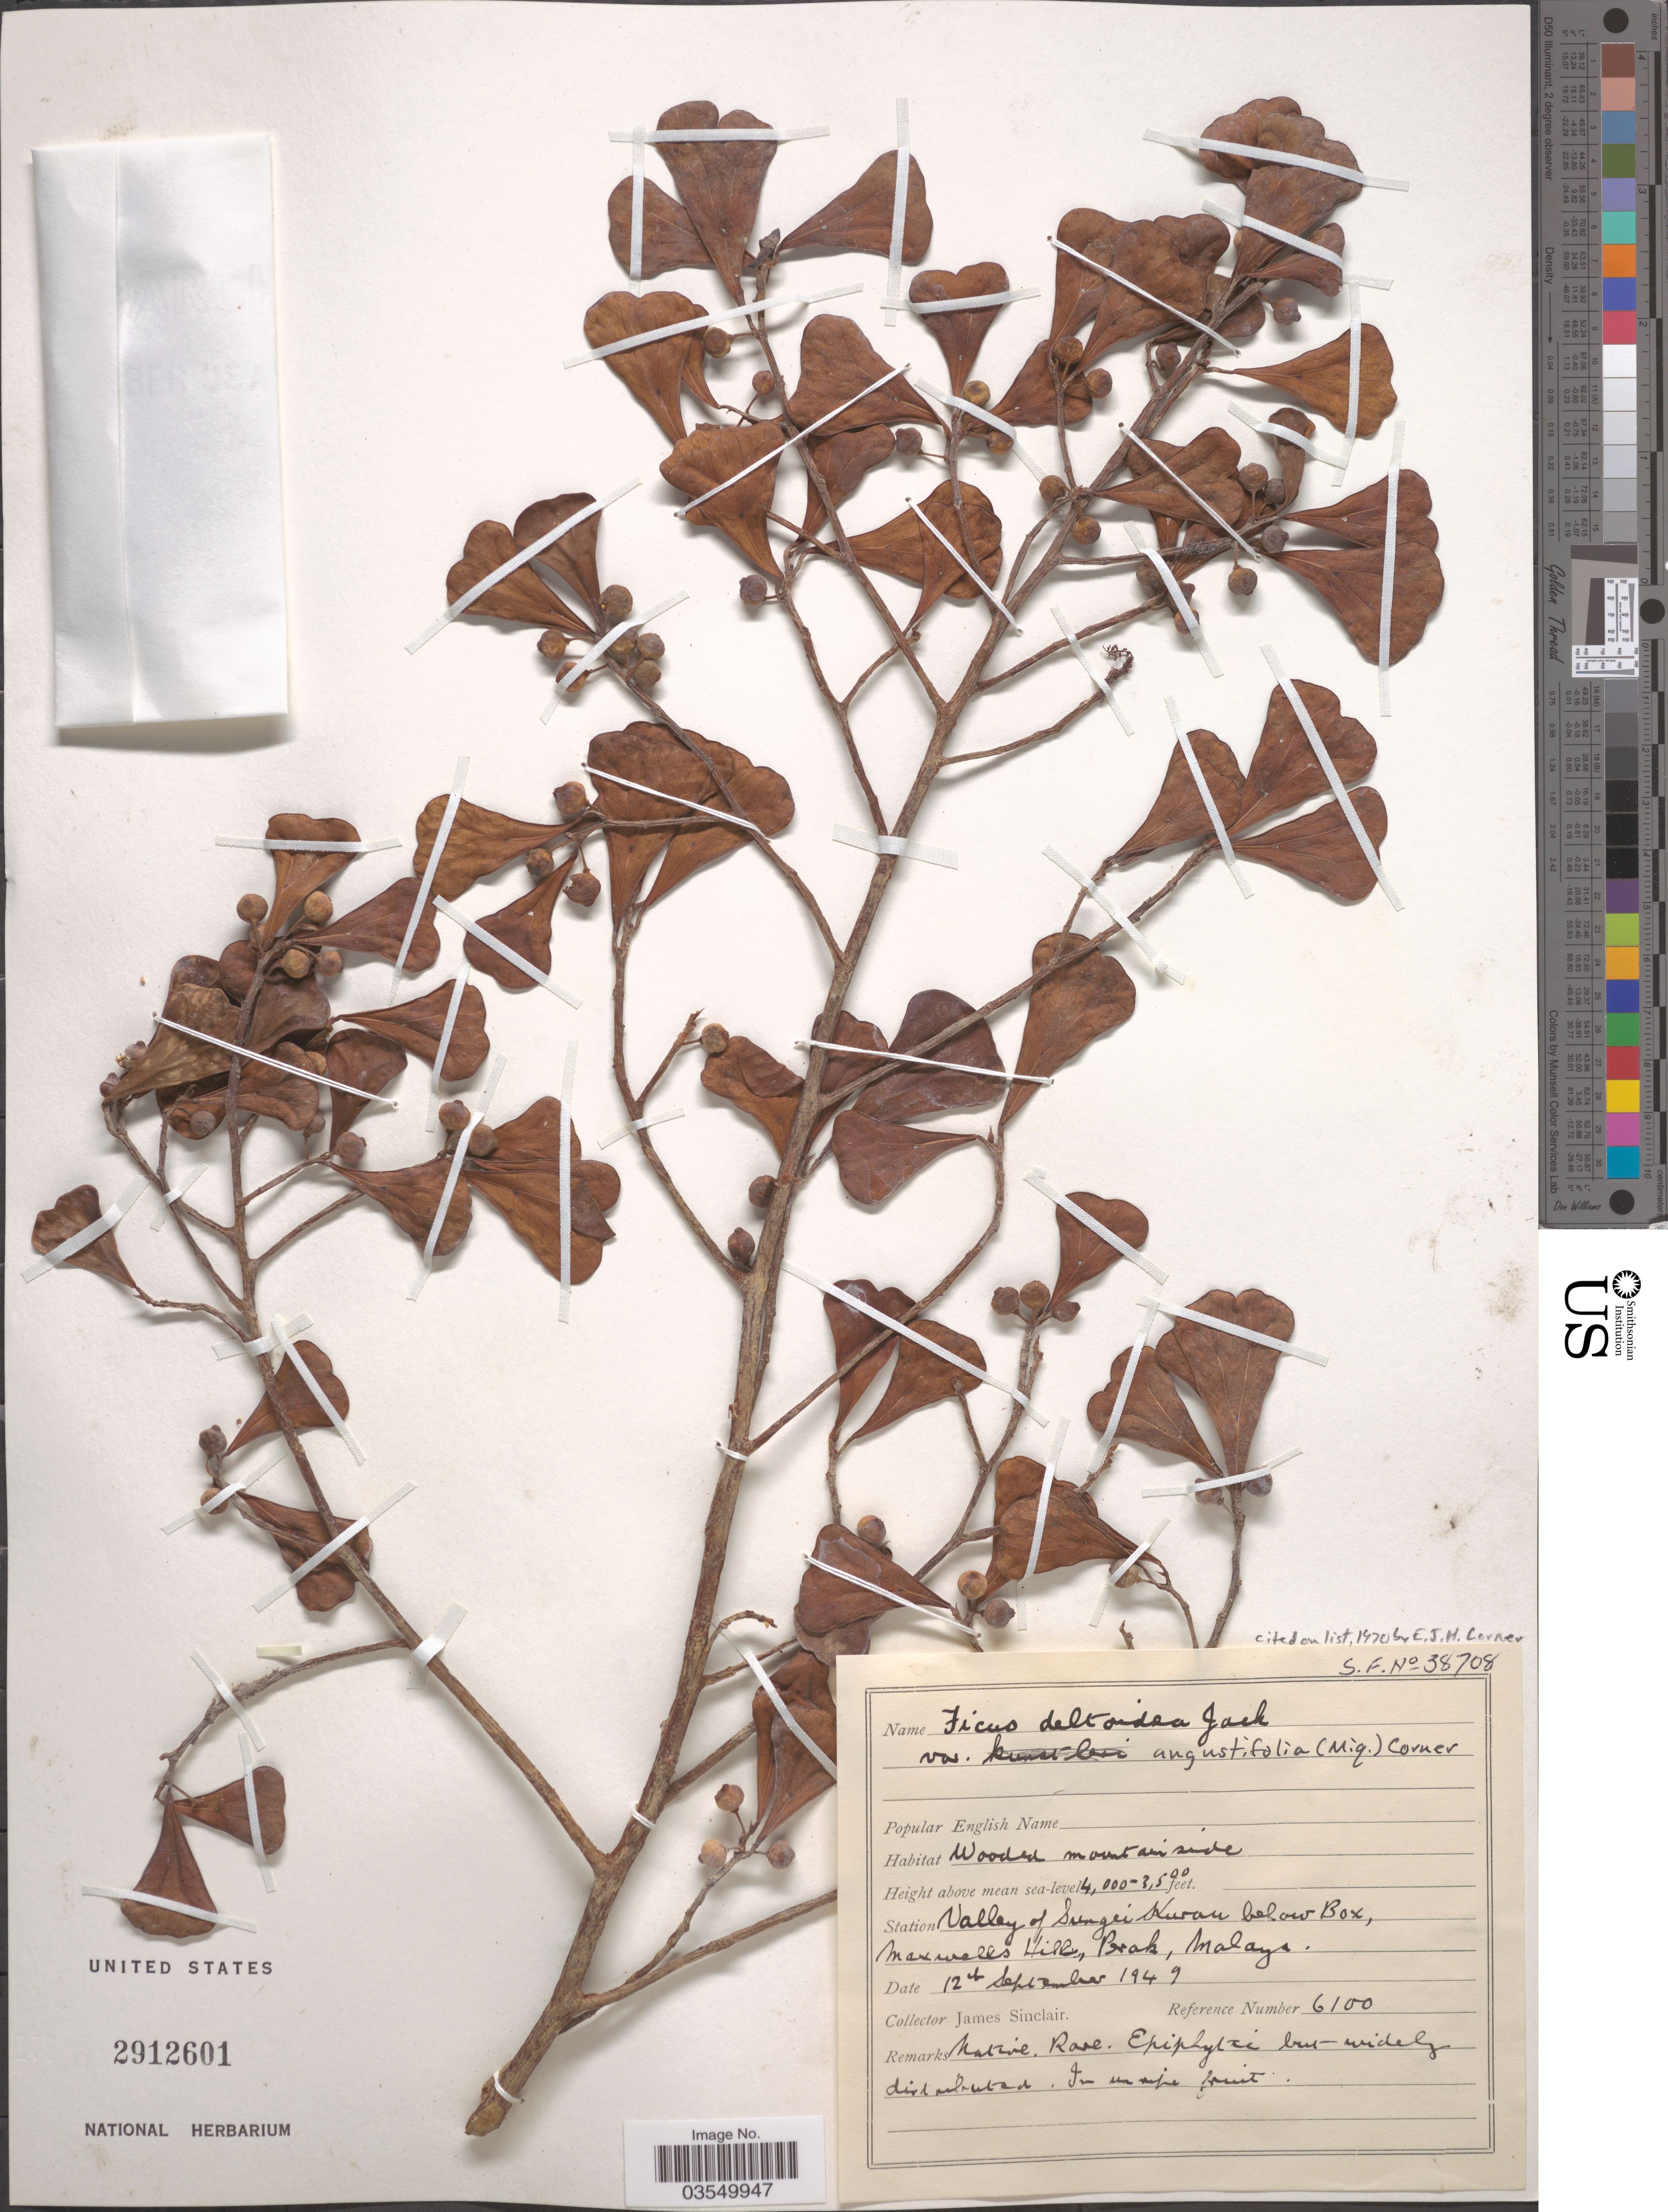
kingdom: Plantae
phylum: Tracheophyta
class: Magnoliopsida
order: Rosales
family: Moraceae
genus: Ficus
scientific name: Ficus deltoidea var. angustifolia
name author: (Miq.) Corner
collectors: J. Sinclair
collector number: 6100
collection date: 1949-09-12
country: Malaysia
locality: Station Valley of Sungei Kuran below box, Maxwells Hills, Perak, Malaya.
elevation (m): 1067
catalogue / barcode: US 2912601